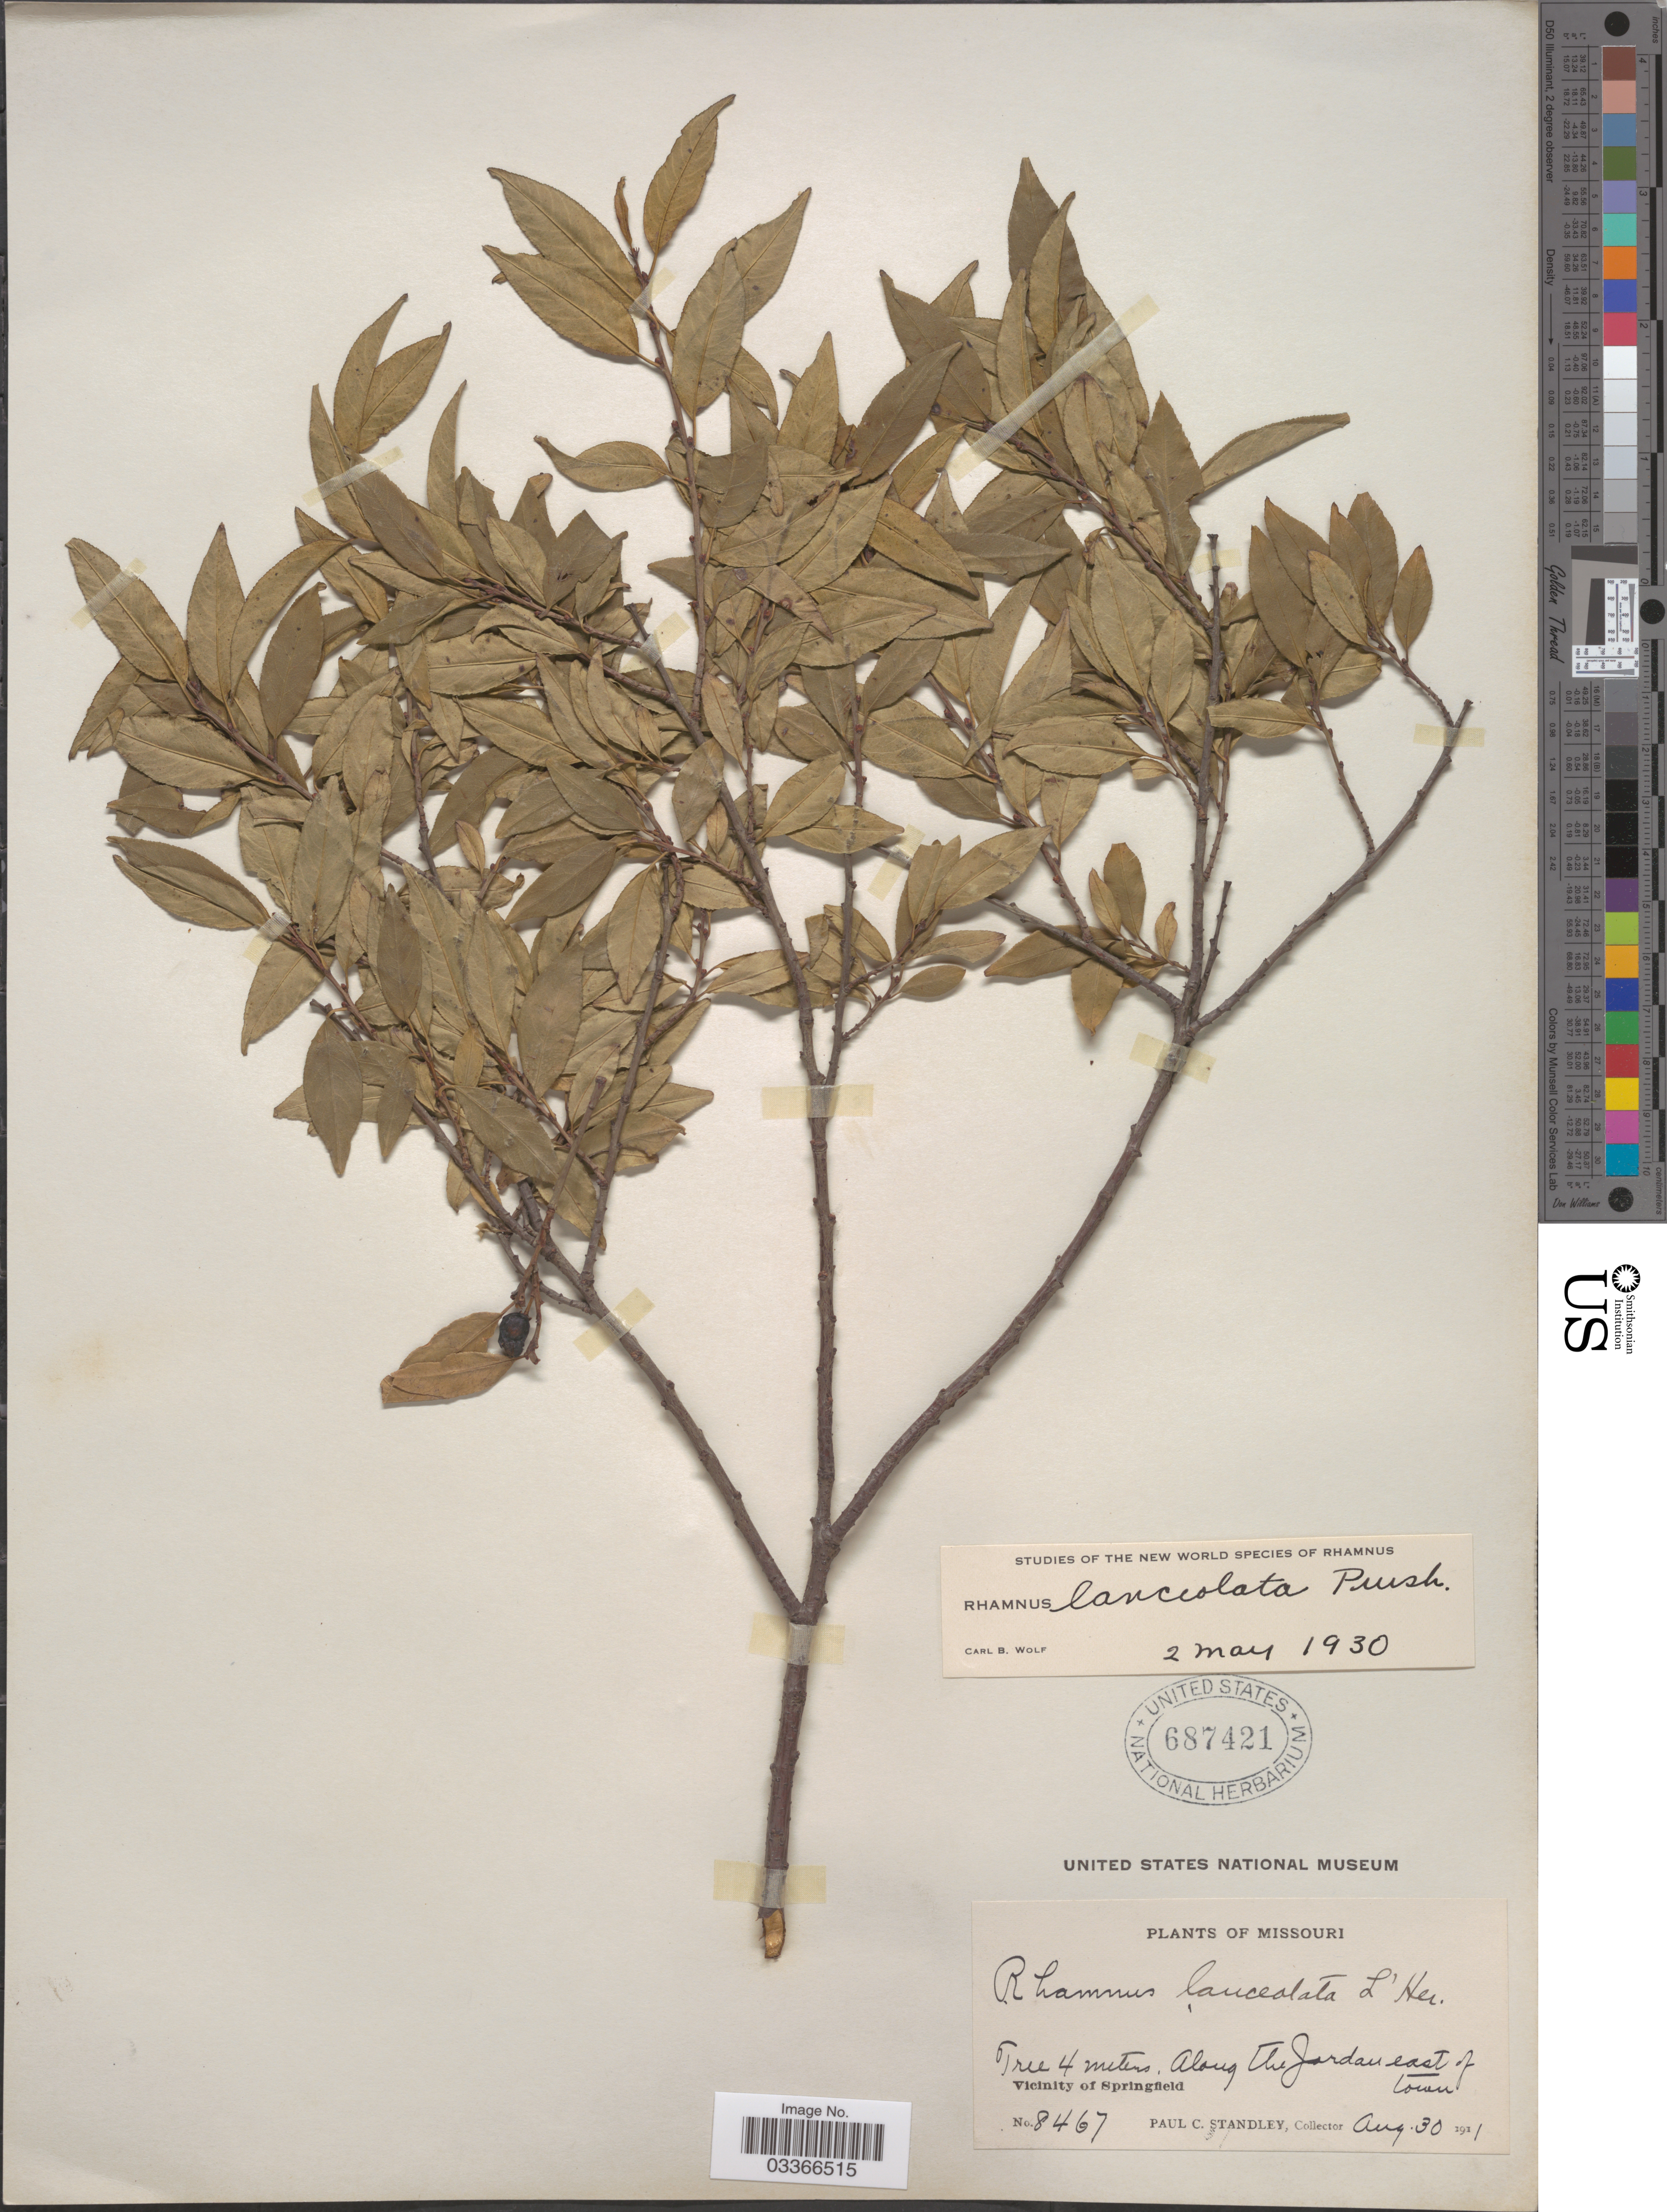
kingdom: Plantae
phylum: Tracheophyta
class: Magnoliopsida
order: Rosales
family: Rhamnaceae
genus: Rhamnus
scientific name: Rhamnus lanceolata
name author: Pursh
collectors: P. C. Standley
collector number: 8467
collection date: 1911-08-30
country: United States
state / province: Missouri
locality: Along the Jordan east of town. Vicinity of Springfield.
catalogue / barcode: US 687421